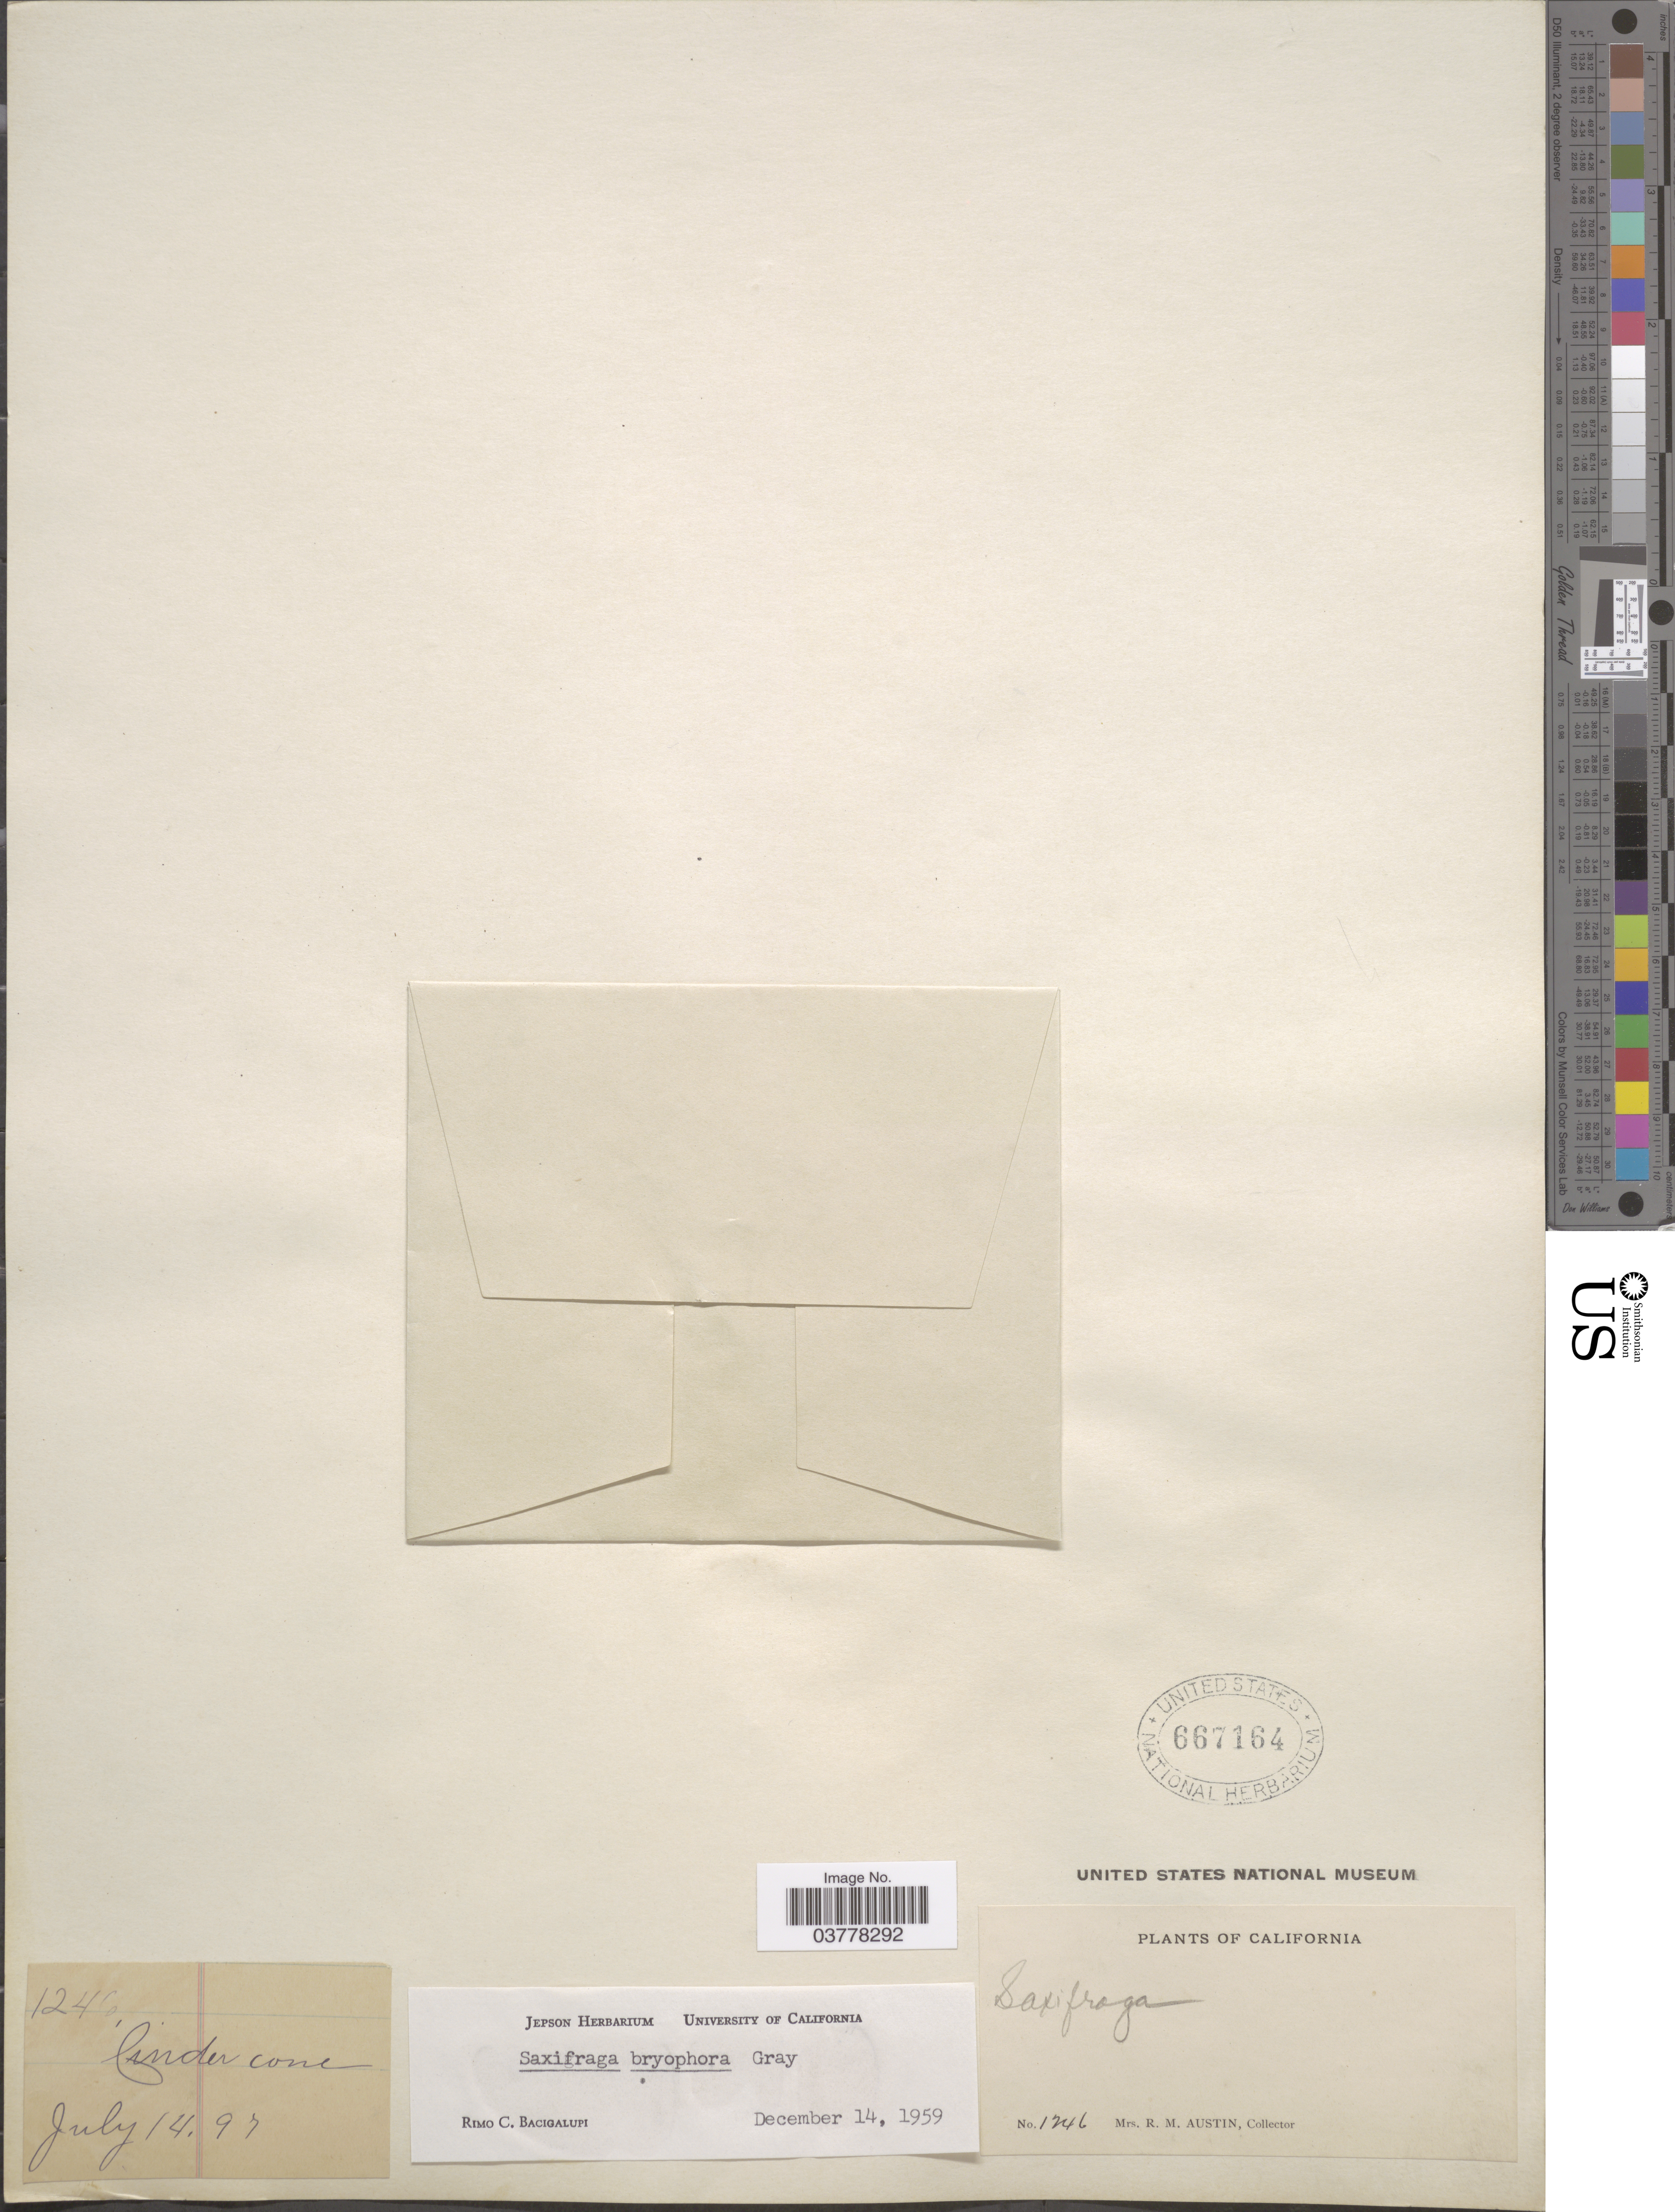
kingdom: Plantae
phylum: Tracheophyta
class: Magnoliopsida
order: Saxifragales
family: Saxifragaceae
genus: Micranthes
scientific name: Micranthes bryophora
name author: (A. Gray) Brouillet & Gornall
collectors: R. Austin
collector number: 1246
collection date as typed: Transcribed d/m/y: 14/7/97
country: United States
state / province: California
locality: Cinder cone.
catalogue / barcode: US 667164